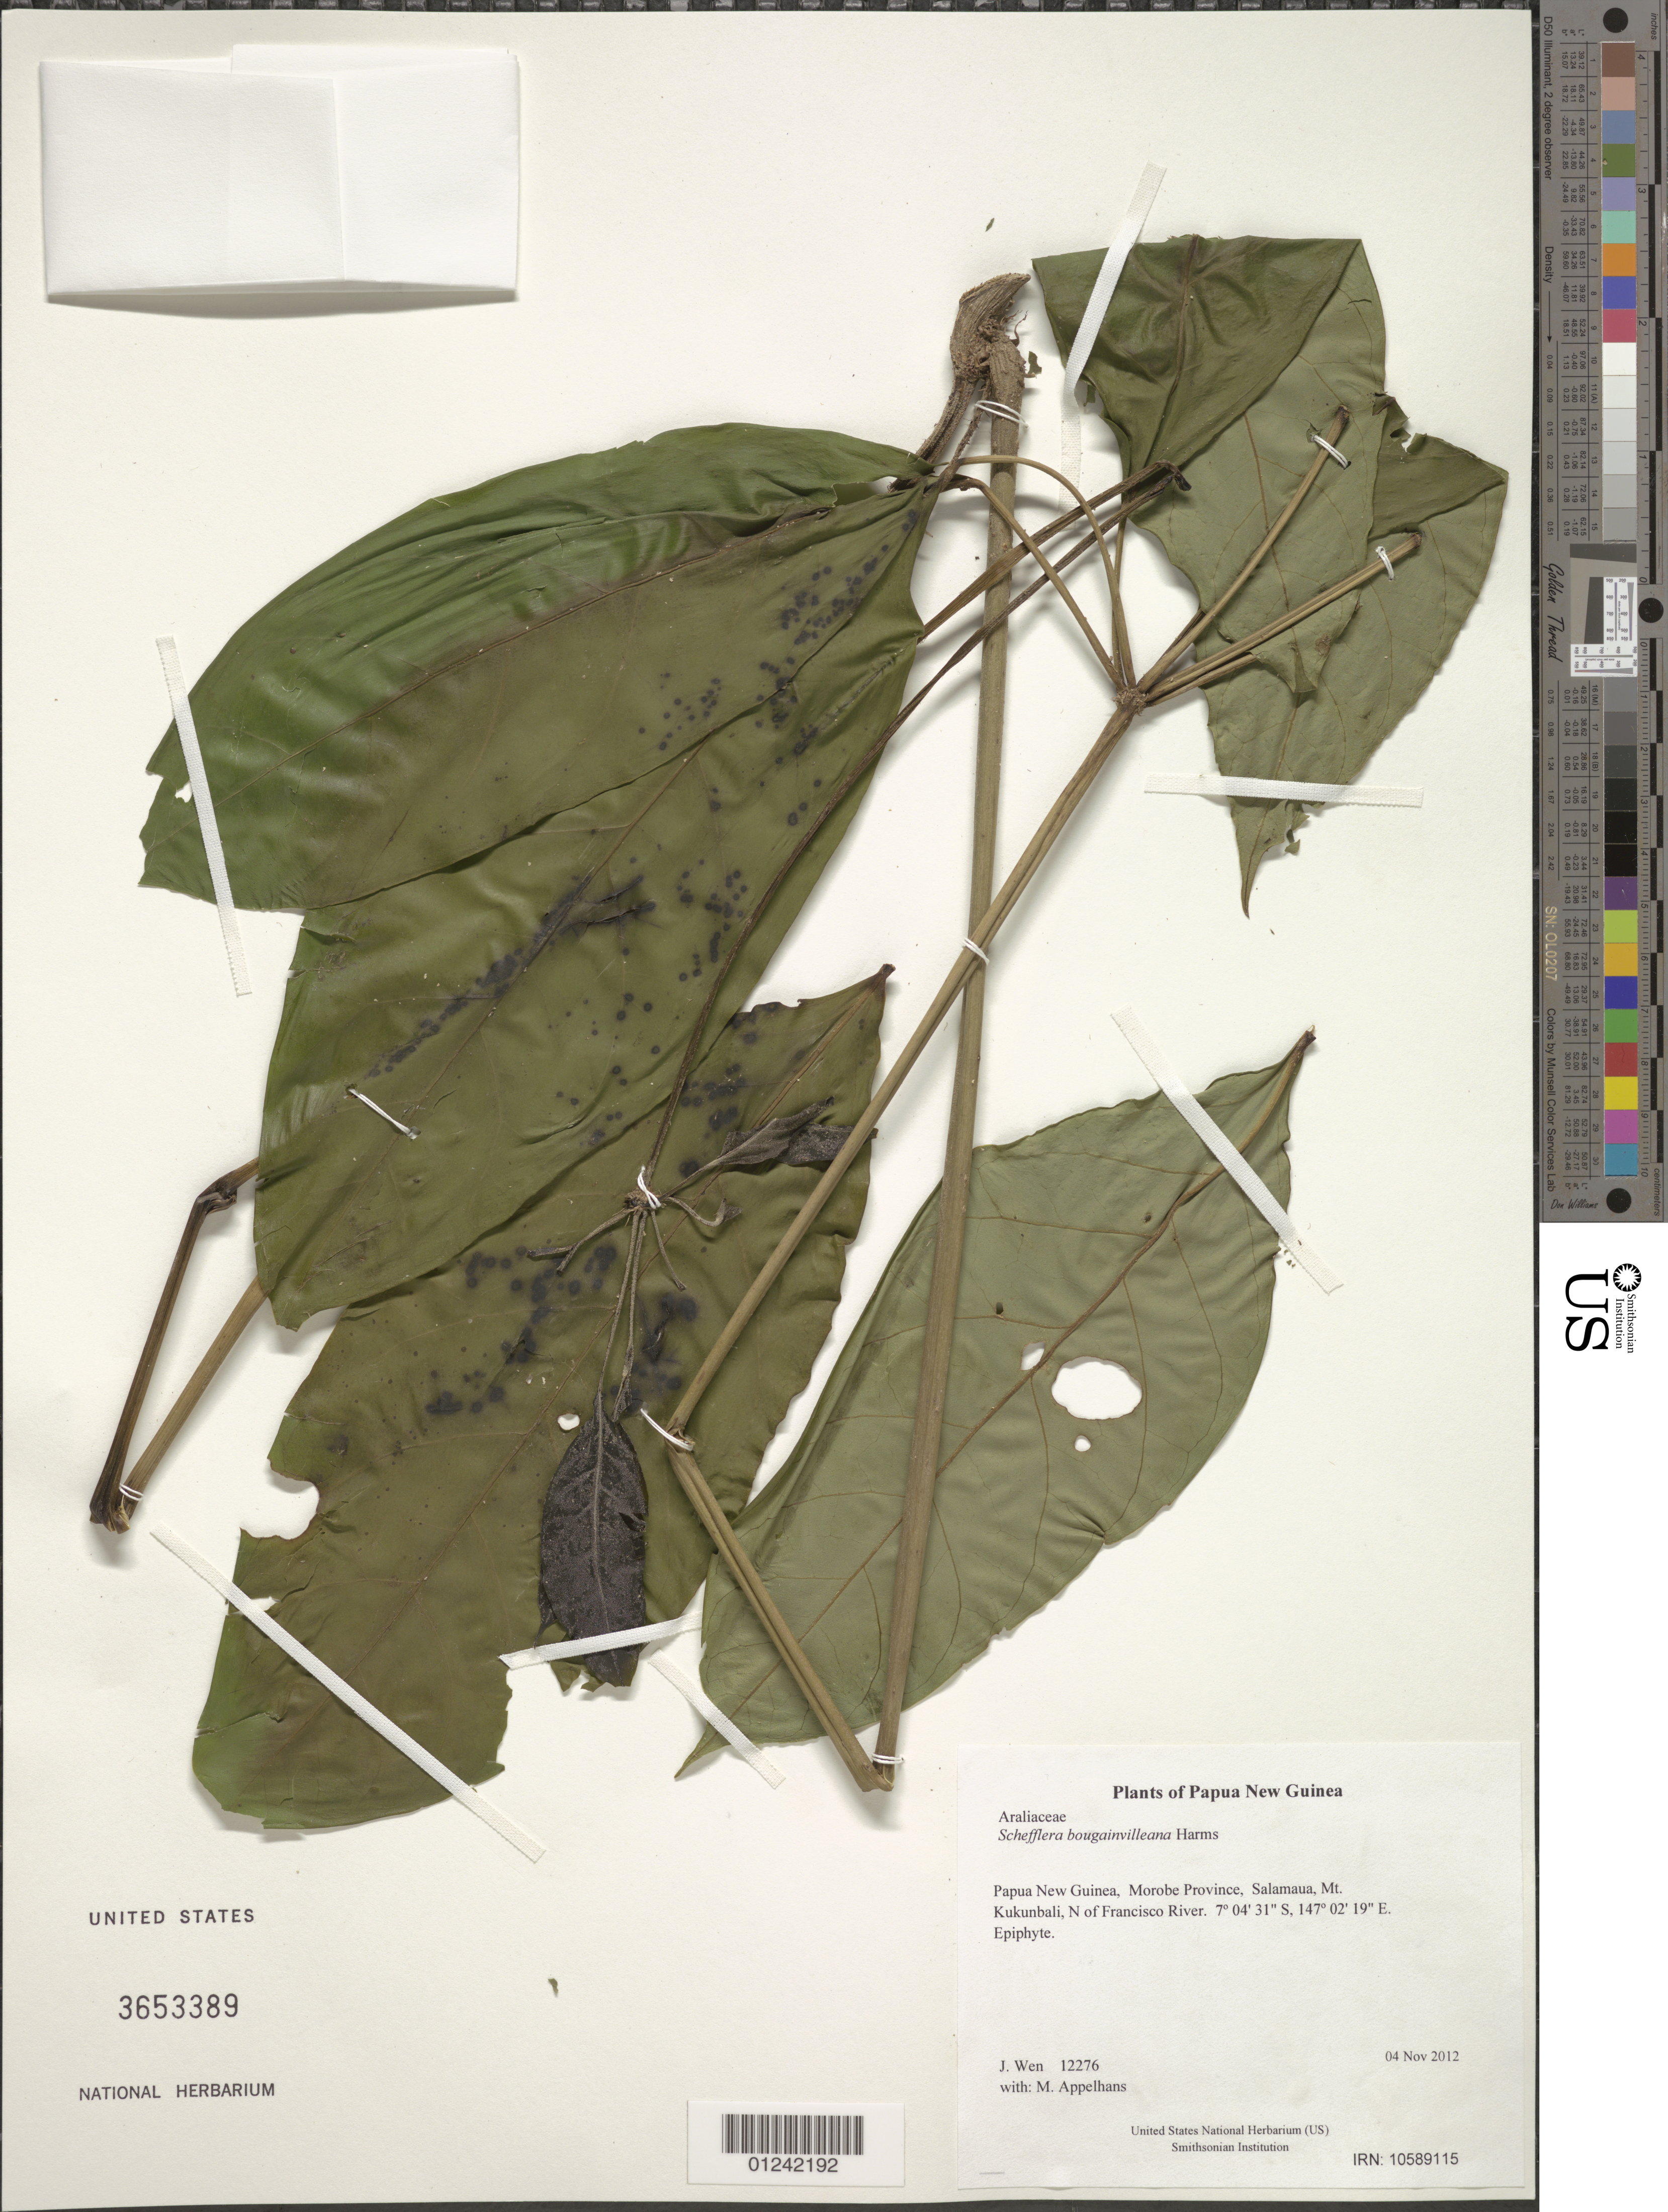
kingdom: Plantae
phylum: Tracheophyta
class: Magnoliopsida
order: Apiales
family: Araliaceae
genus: Heptapleurum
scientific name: Heptapleurum bougainvilleanum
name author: (Harms) Lowry & G. M. Plunkett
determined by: Wagner, W. L., (BOT), Smithsonian Institution - National Museum of Natural History (UNITED STATES)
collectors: M. Appelhans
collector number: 12276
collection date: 2012-11-04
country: Papua New Guinea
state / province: Morobe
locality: Salamaua, Mt. Kukunbali, N of Francisco River.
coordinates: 07 04.531 S, 147 02.322 E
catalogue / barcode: US 3653389